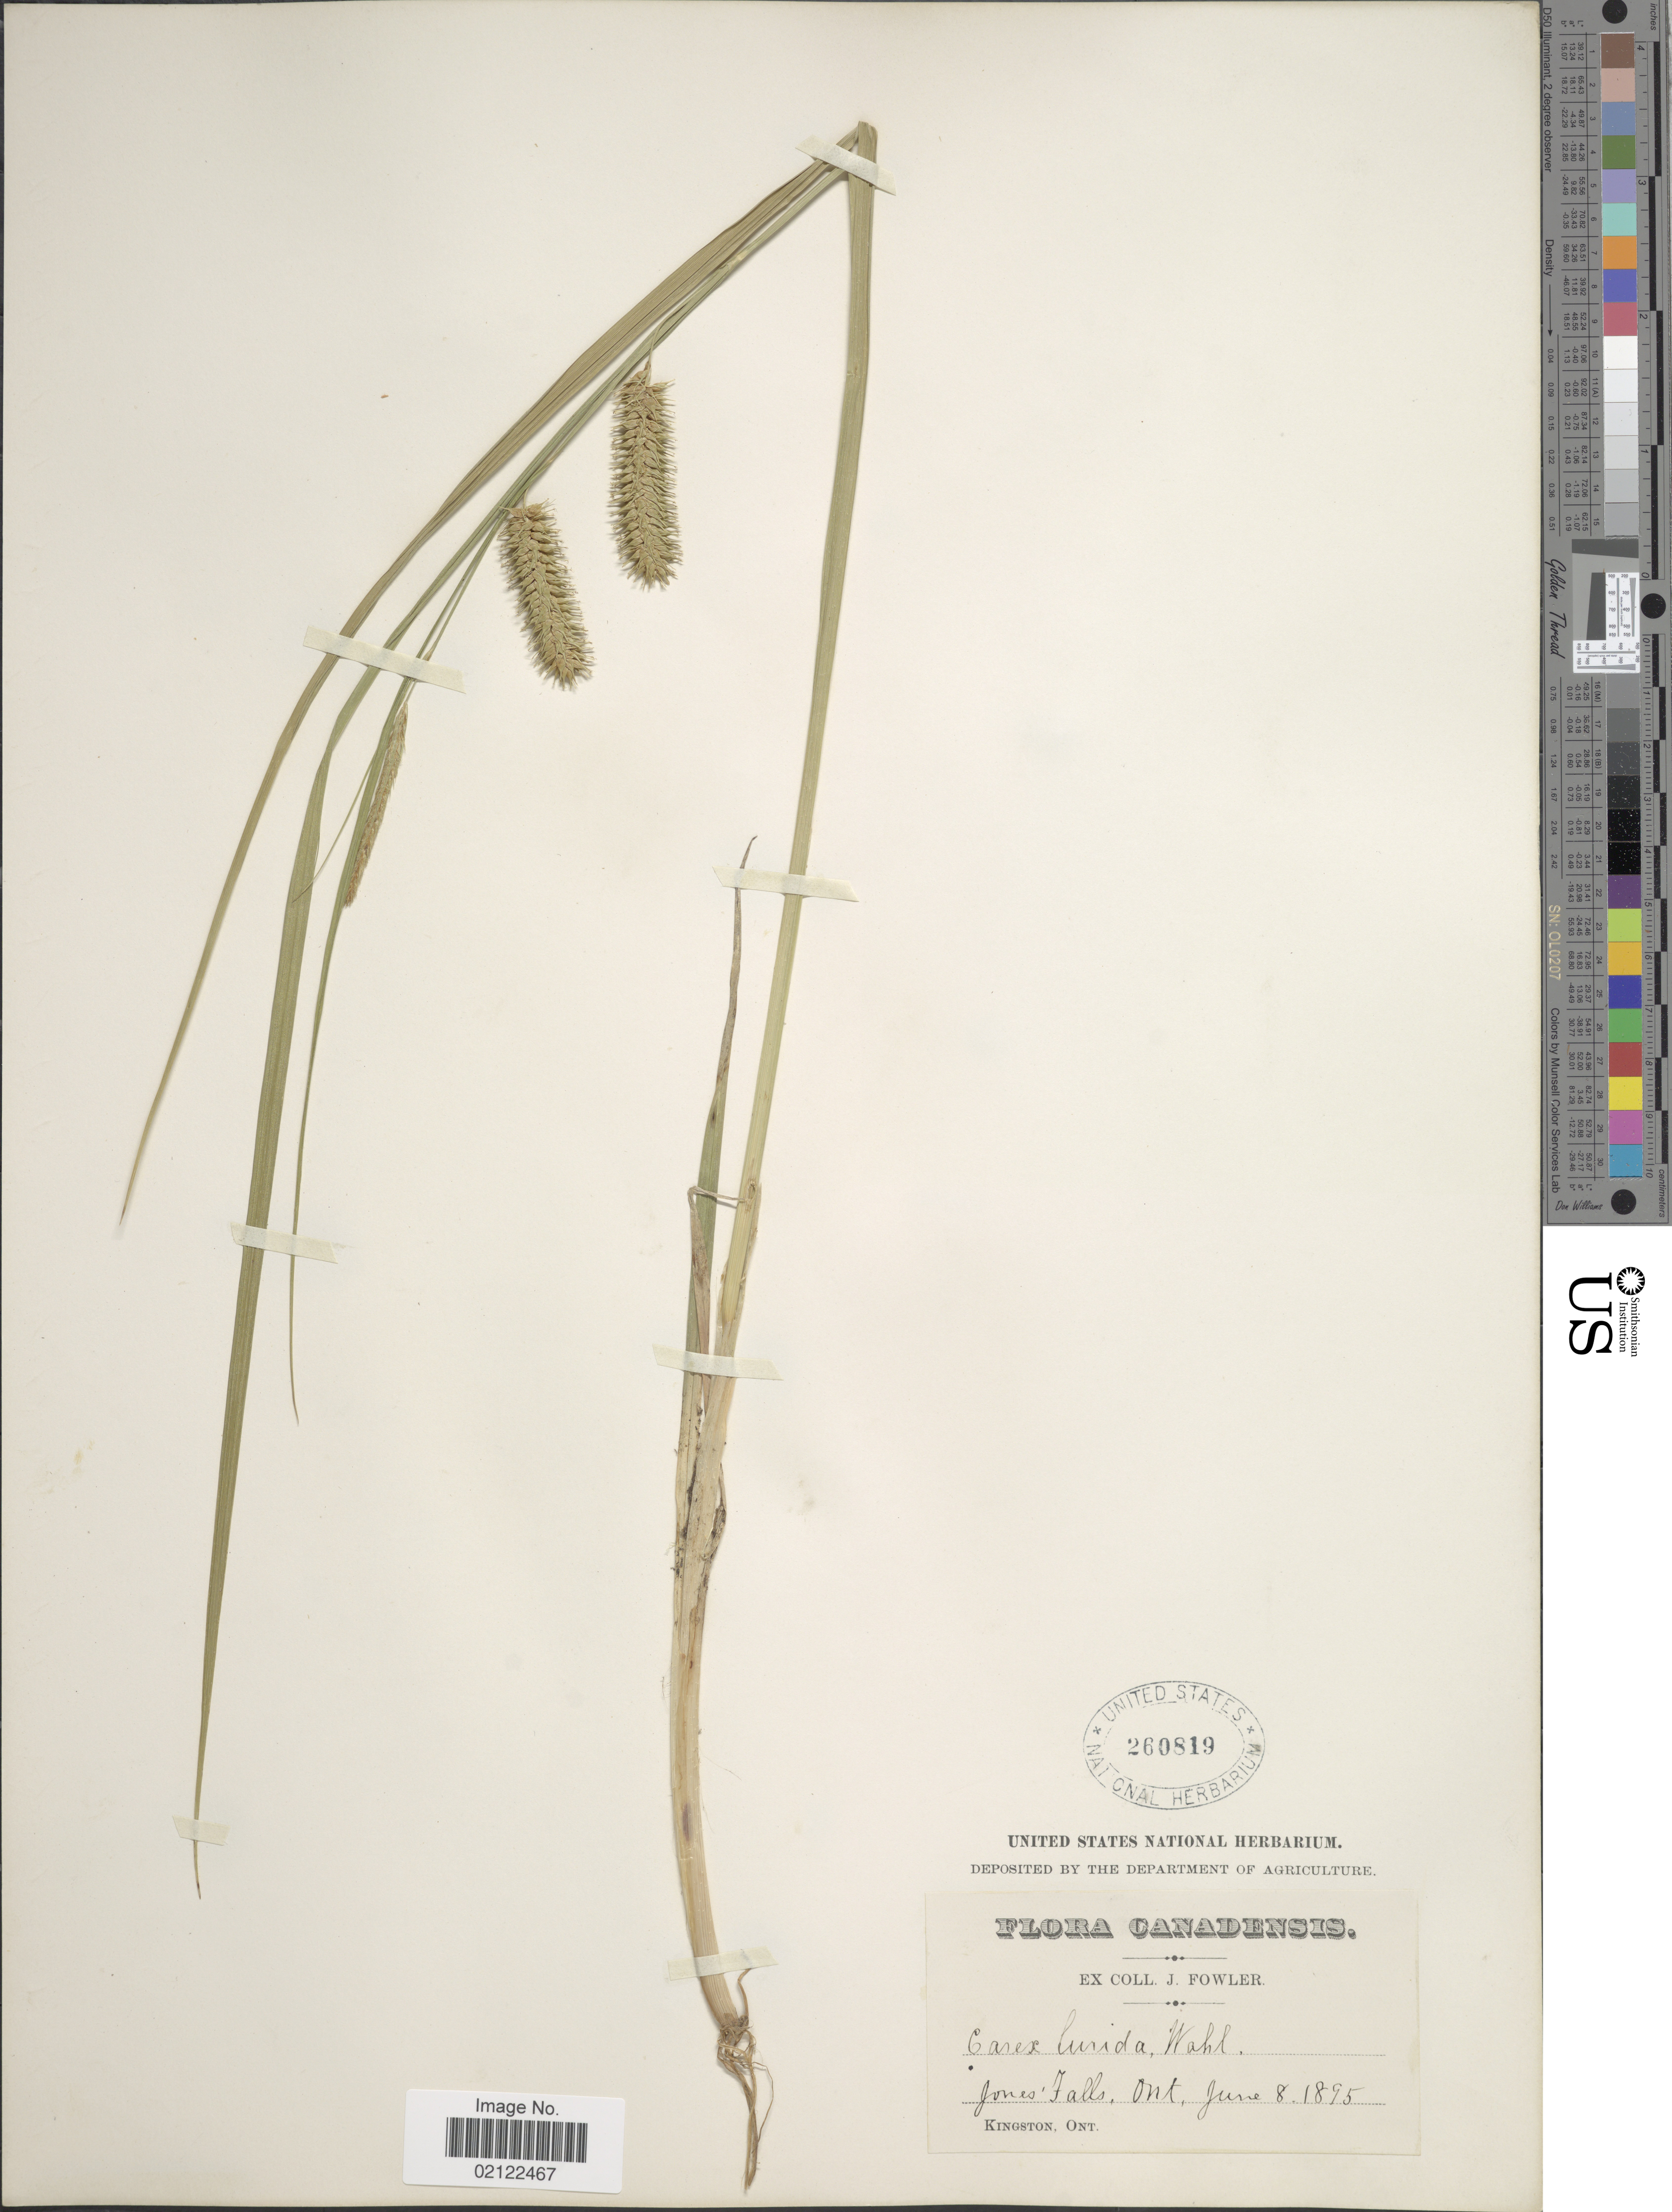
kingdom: Plantae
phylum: Tracheophyta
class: Liliopsida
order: Poales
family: Cyperaceae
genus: Carex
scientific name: Carex lurida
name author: Wahlenb.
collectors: J. P. Fowler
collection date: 1895-06-08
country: Canada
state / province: Ontario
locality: Jones' Falls, Ont.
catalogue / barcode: US 260819